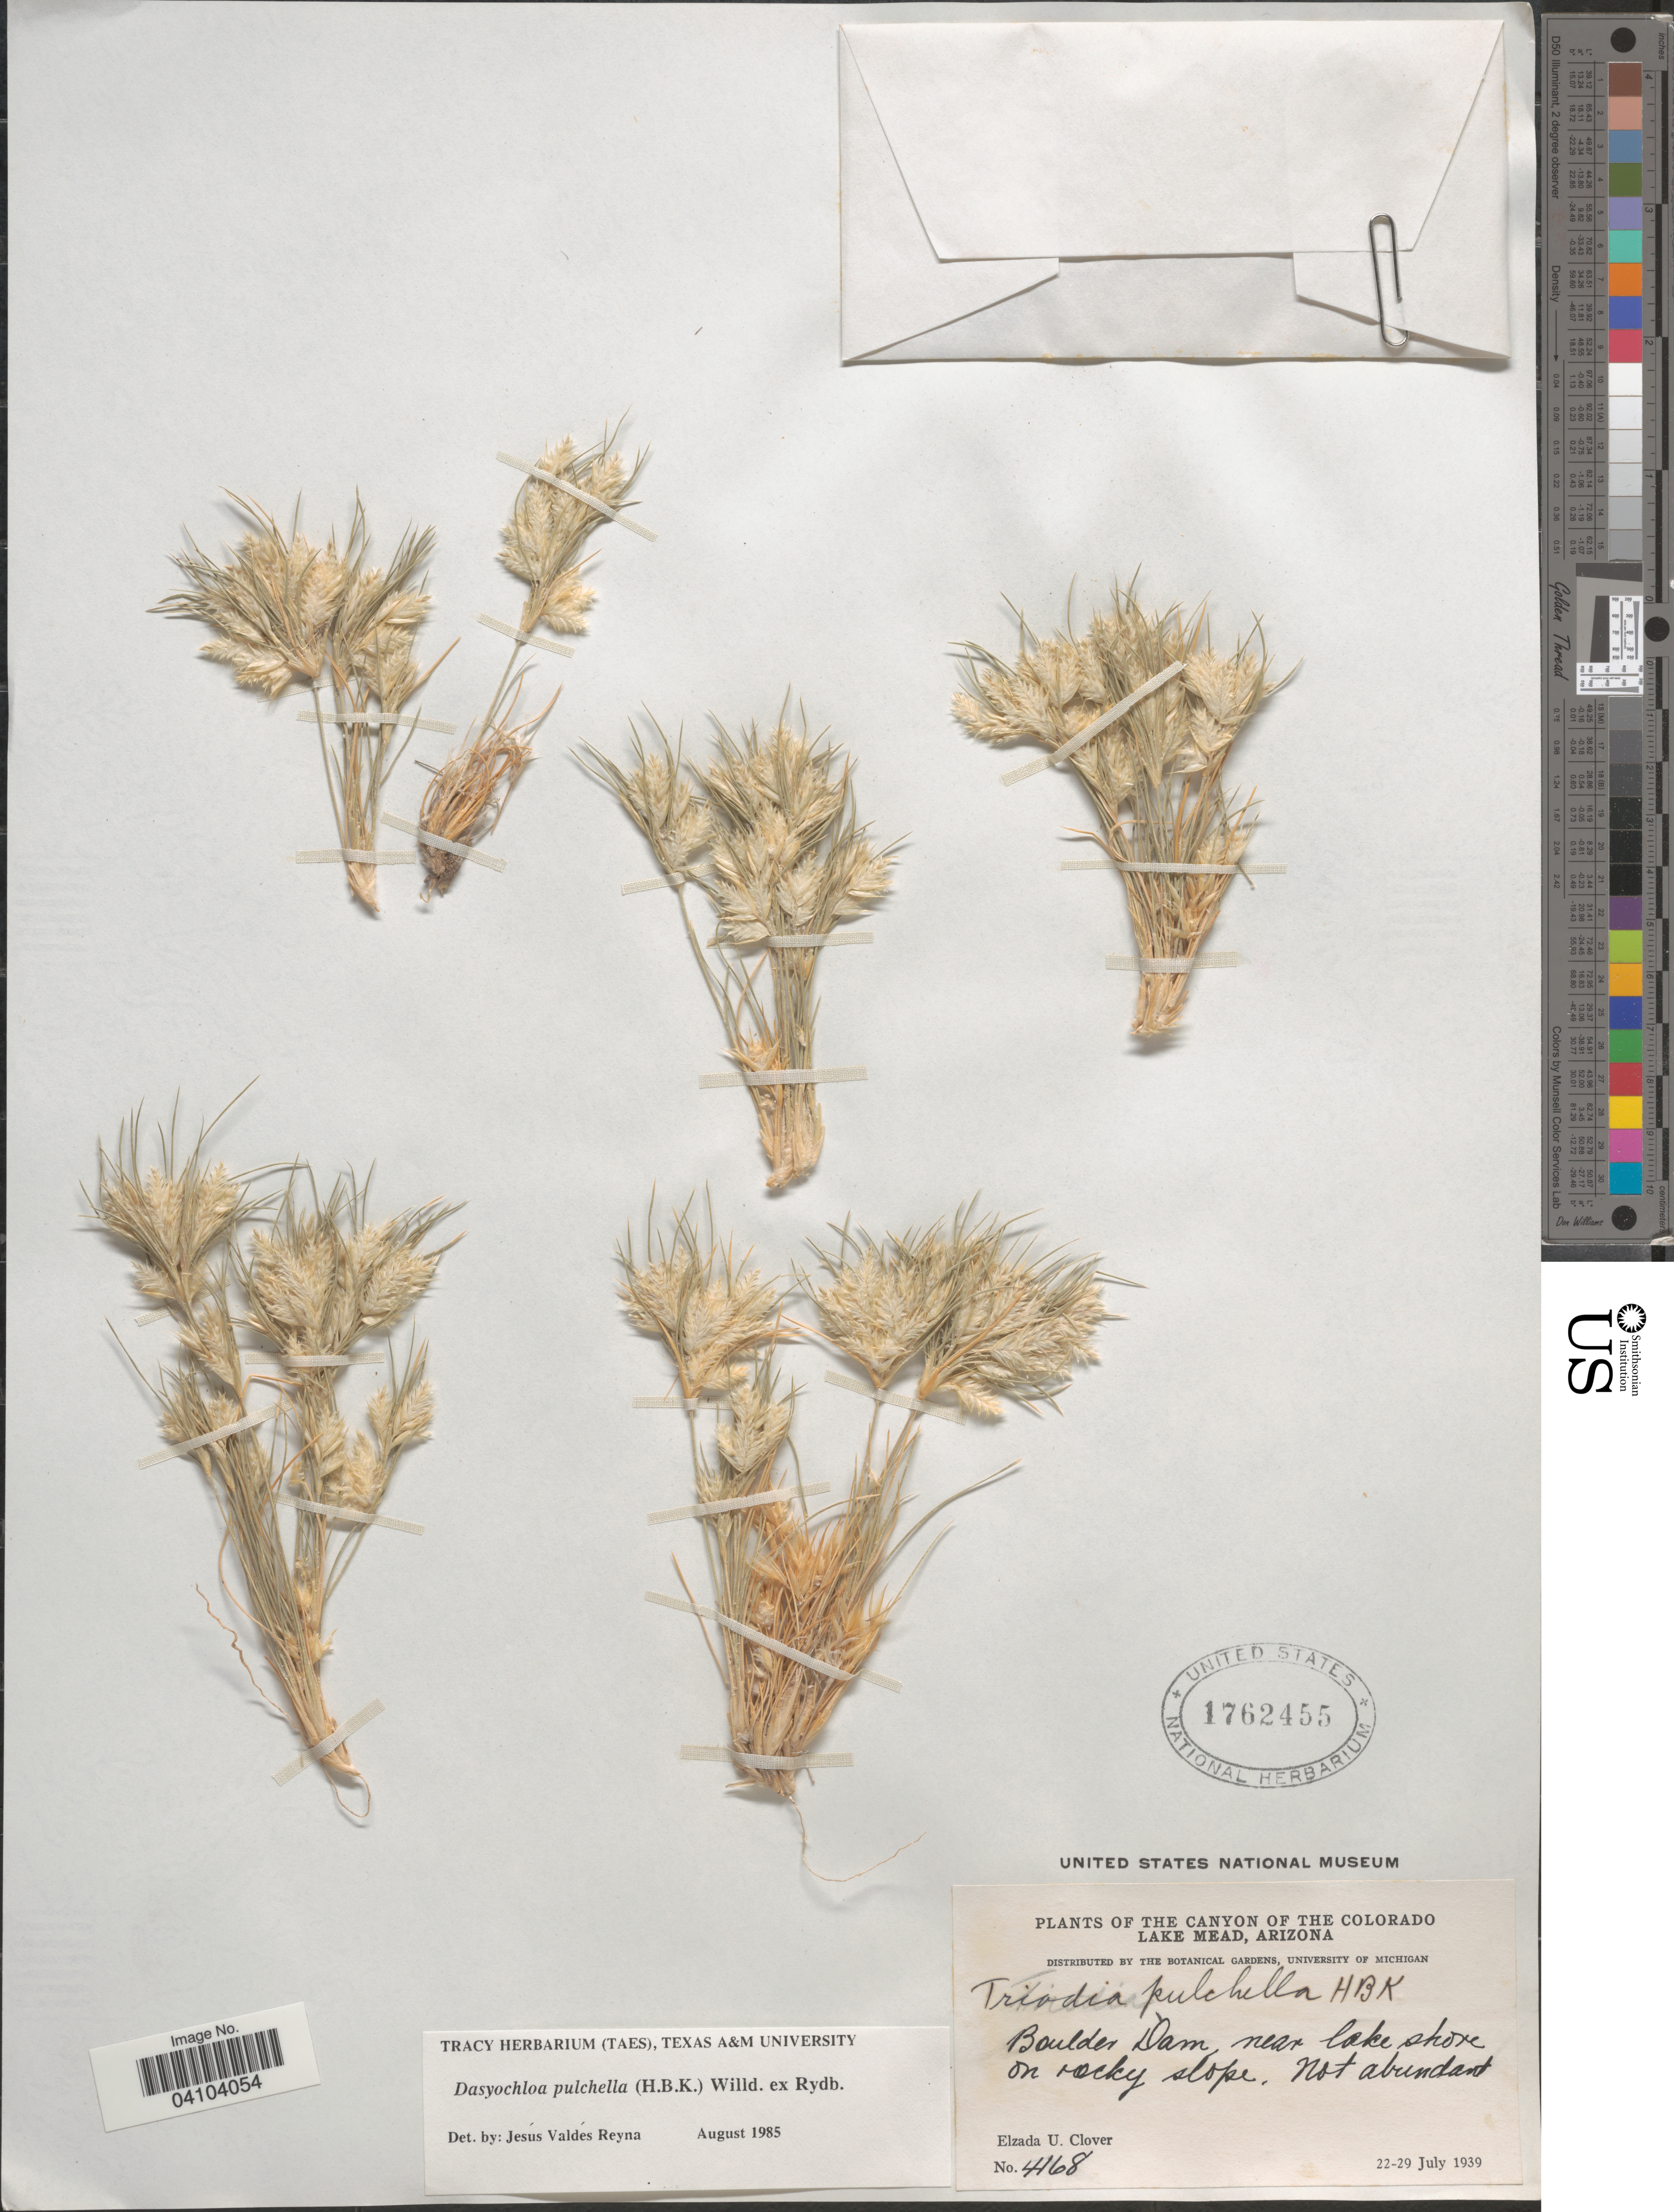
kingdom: Plantae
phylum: Tracheophyta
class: Liliopsida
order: Poales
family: Poaceae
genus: Dasyochloa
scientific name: Dasyochloa pulchella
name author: (Kunth) Willd. ex Rydb.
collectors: E. U. Clover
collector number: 4468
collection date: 1939-07-22/1939-07-29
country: United States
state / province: Arizona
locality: The Canyon of the Colorado. Lake Mead. Boulder Dam, near lake shore on rocky slope.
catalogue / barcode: US 1762455